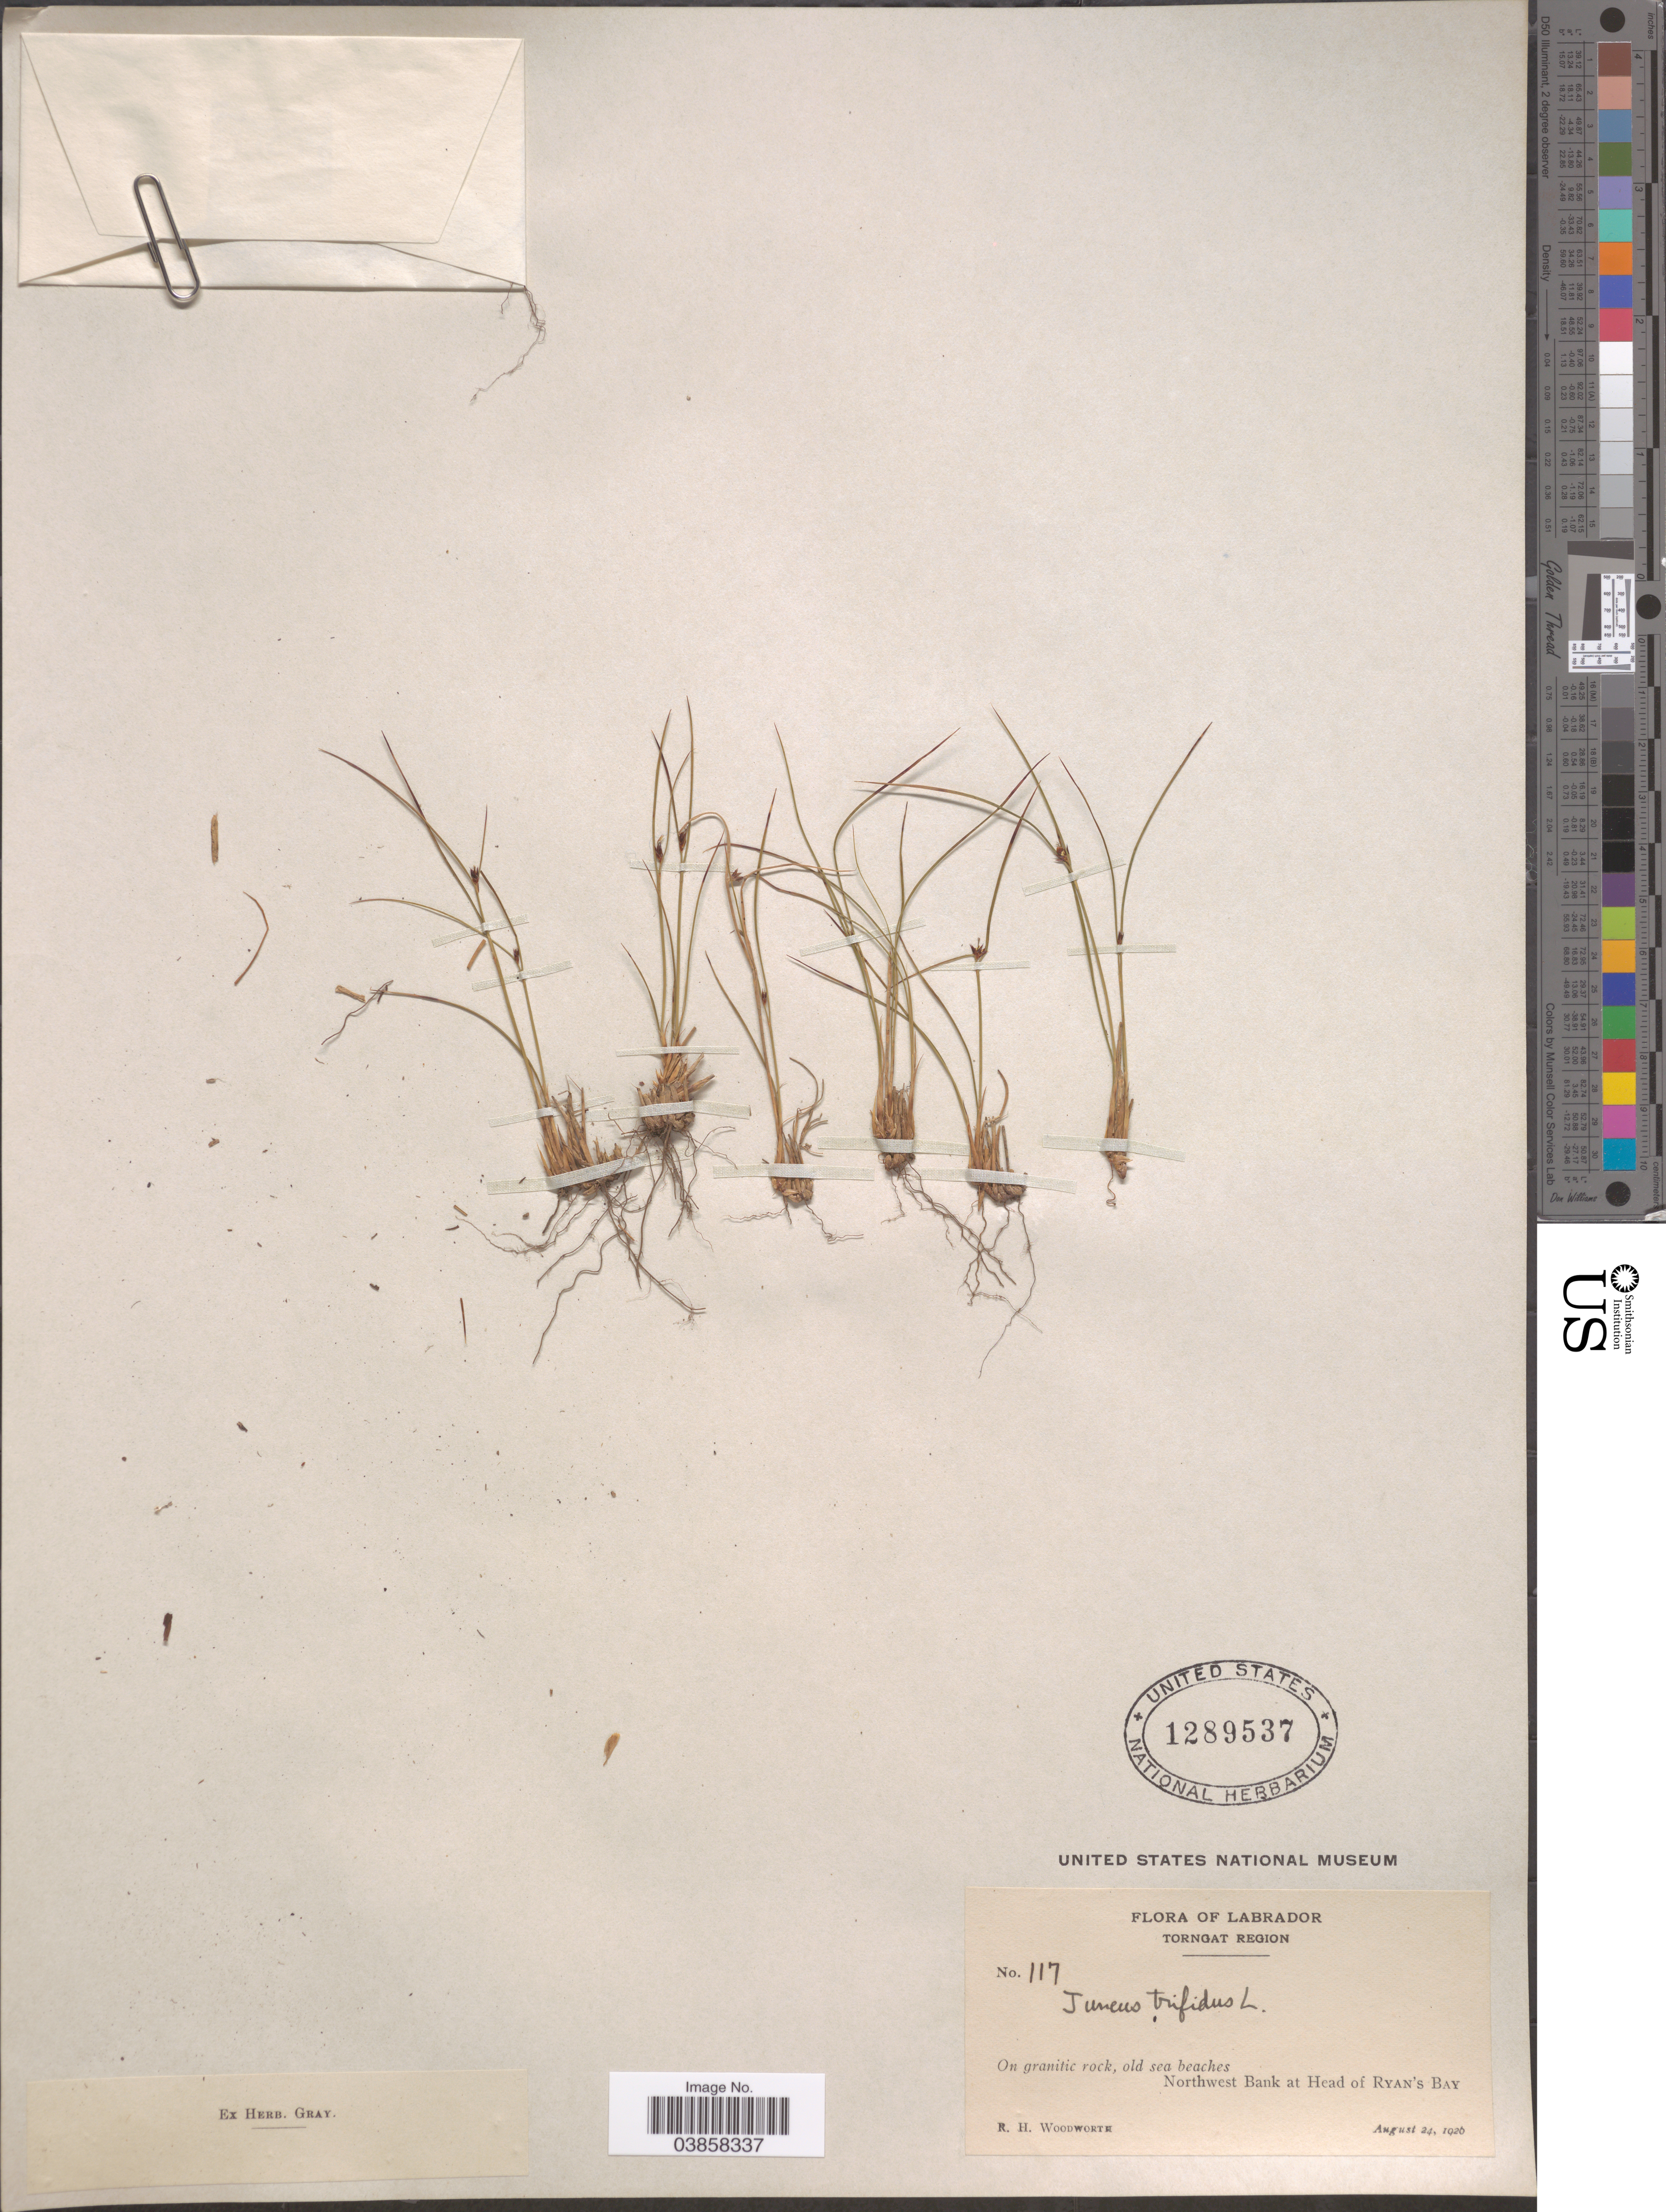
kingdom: Plantae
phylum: Tracheophyta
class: Liliopsida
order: Poales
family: Juncaceae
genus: Juncus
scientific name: Juncus trifidus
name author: L.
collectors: R. Woodworth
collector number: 117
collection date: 1920-08-24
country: Canada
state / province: Newfoundland and Labrador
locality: Labrador. Torngat Region. On granitic rock, old sea beaches. Northwest Bank at Head of Ryan's Bay.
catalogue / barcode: US 1289537